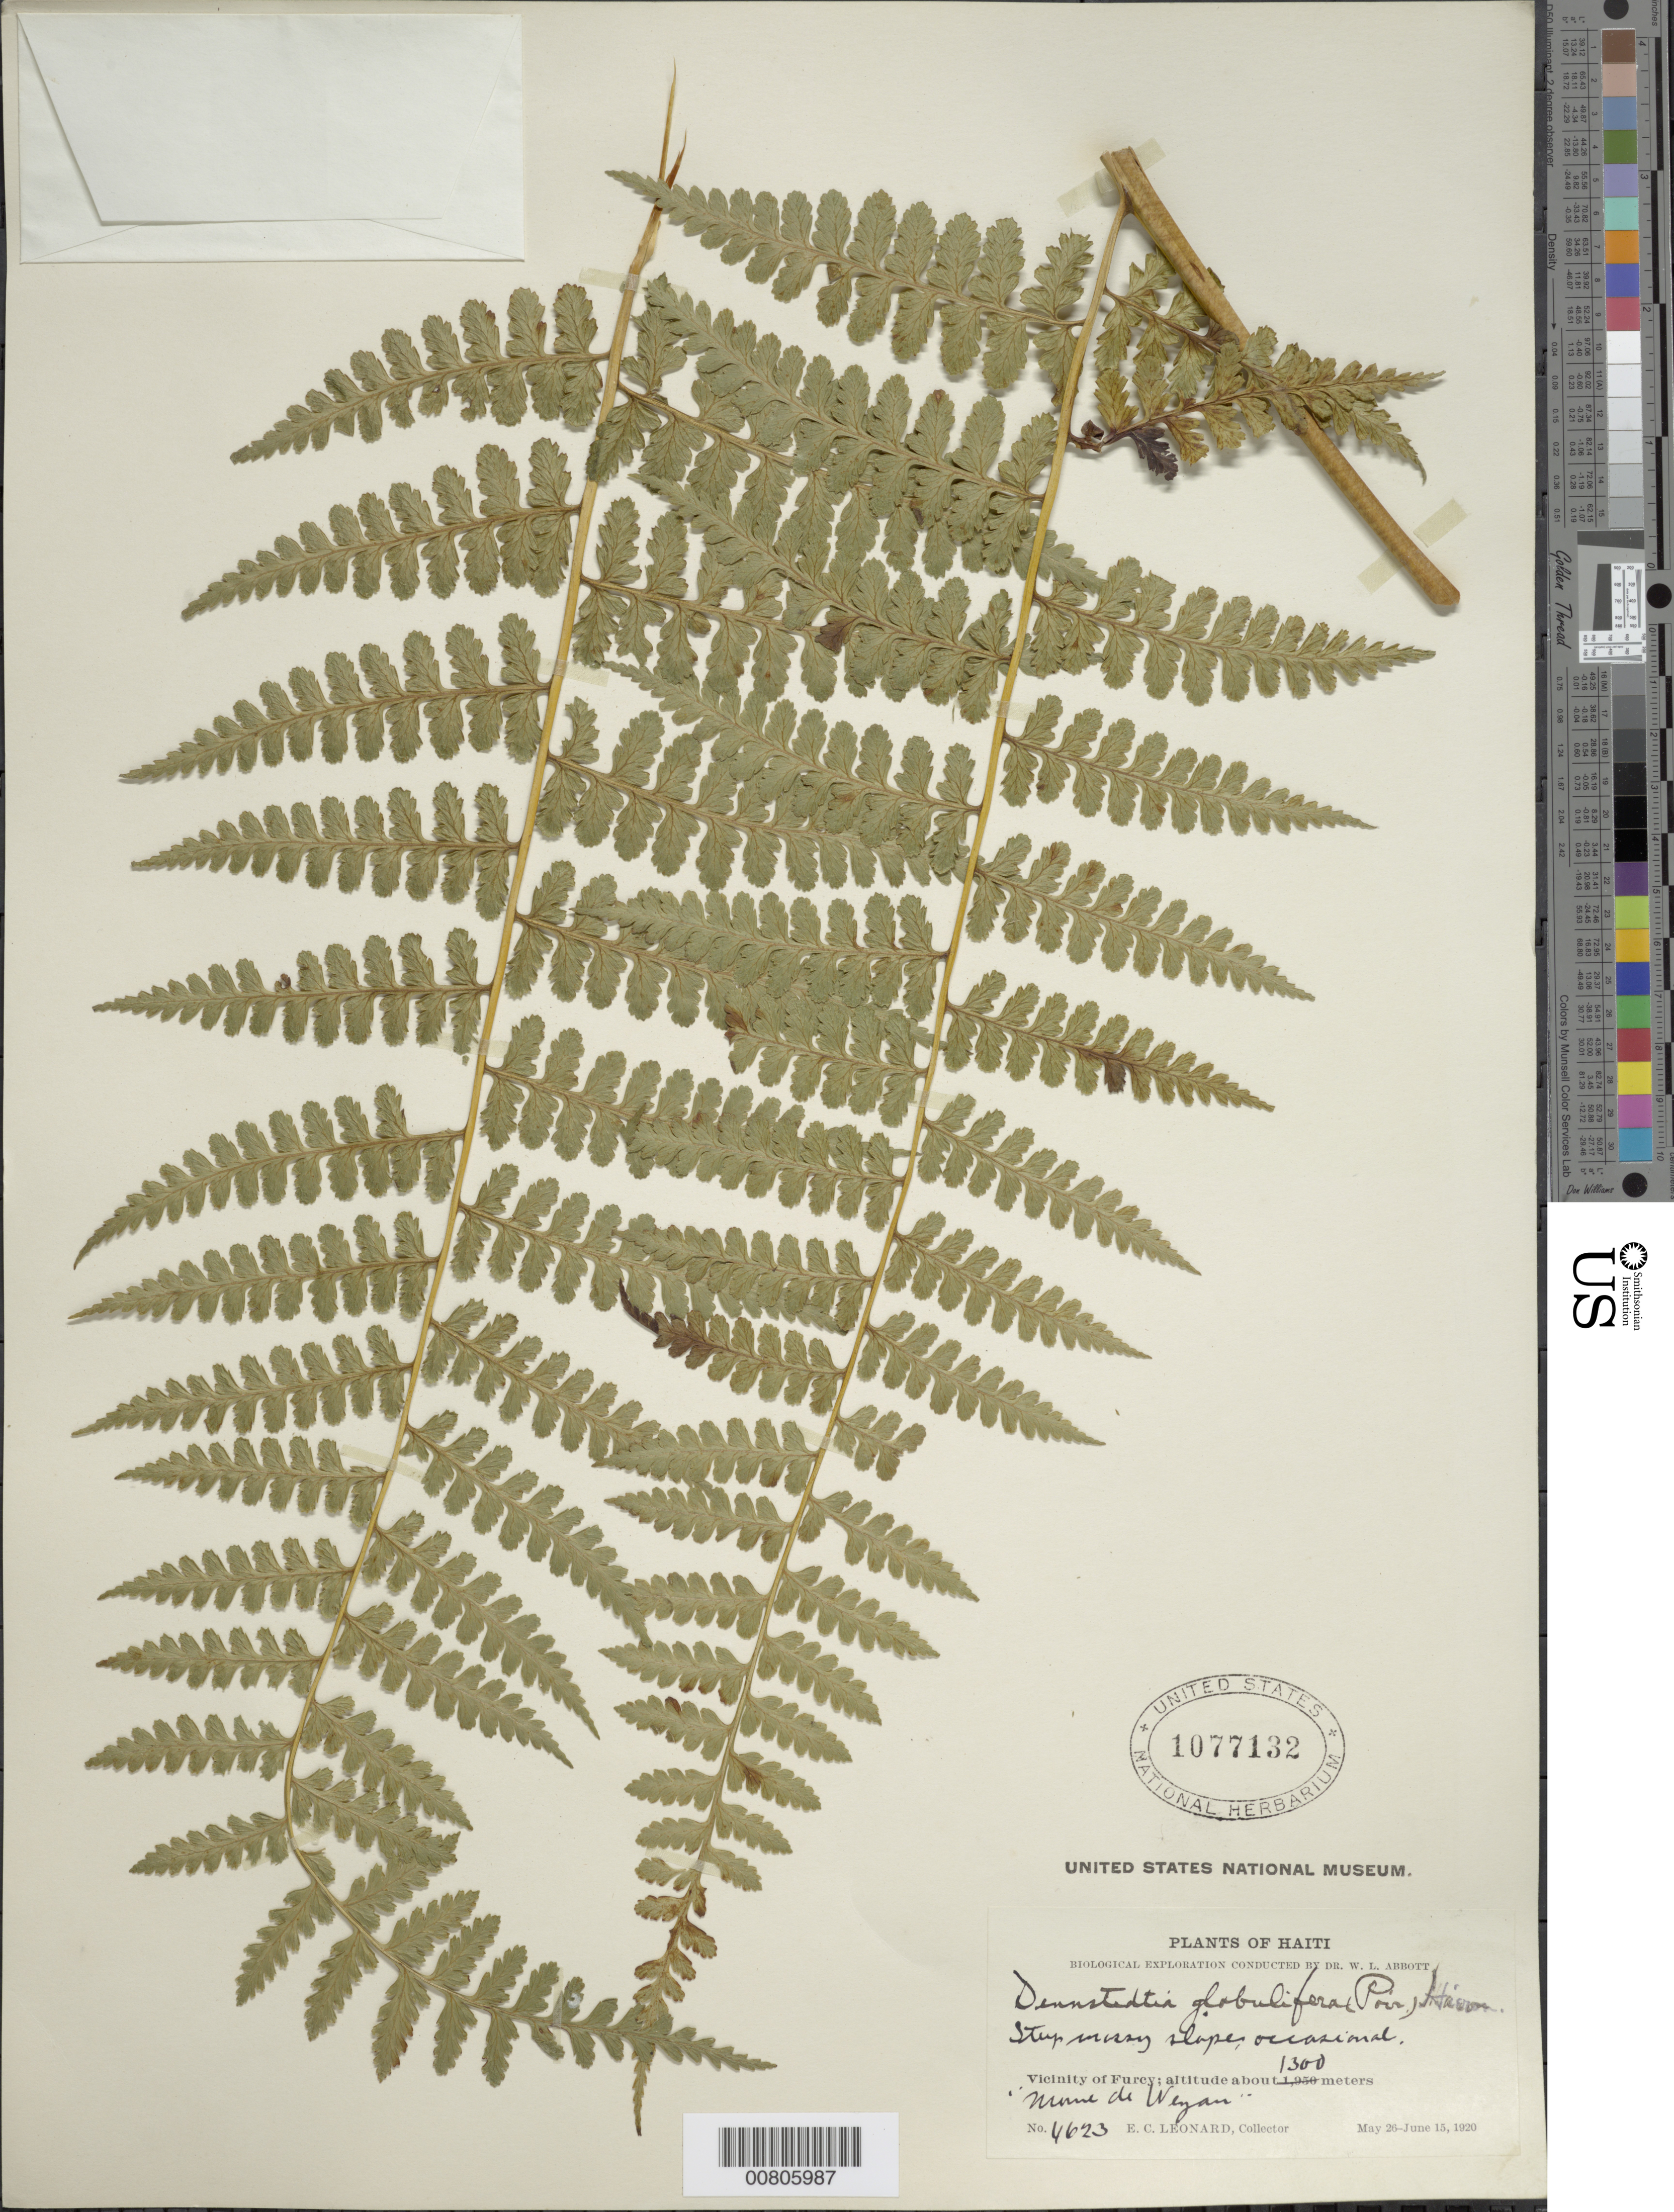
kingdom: Plantae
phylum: Tracheophyta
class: Polypodiopsida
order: Polypodiales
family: Dennstaedtiaceae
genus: Dennstaedtia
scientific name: Dennstaedtia globulifera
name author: (Poir.) Hieron.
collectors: E. C. Leonard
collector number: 4623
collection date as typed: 26 May 1920 to 15 Jun 1920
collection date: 1920-05-26/1920-06-15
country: Haiti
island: Hispaniola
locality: Furcy vicinity, Morne de Wegan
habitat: Steep mossy slope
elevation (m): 1300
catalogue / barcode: US 1077132